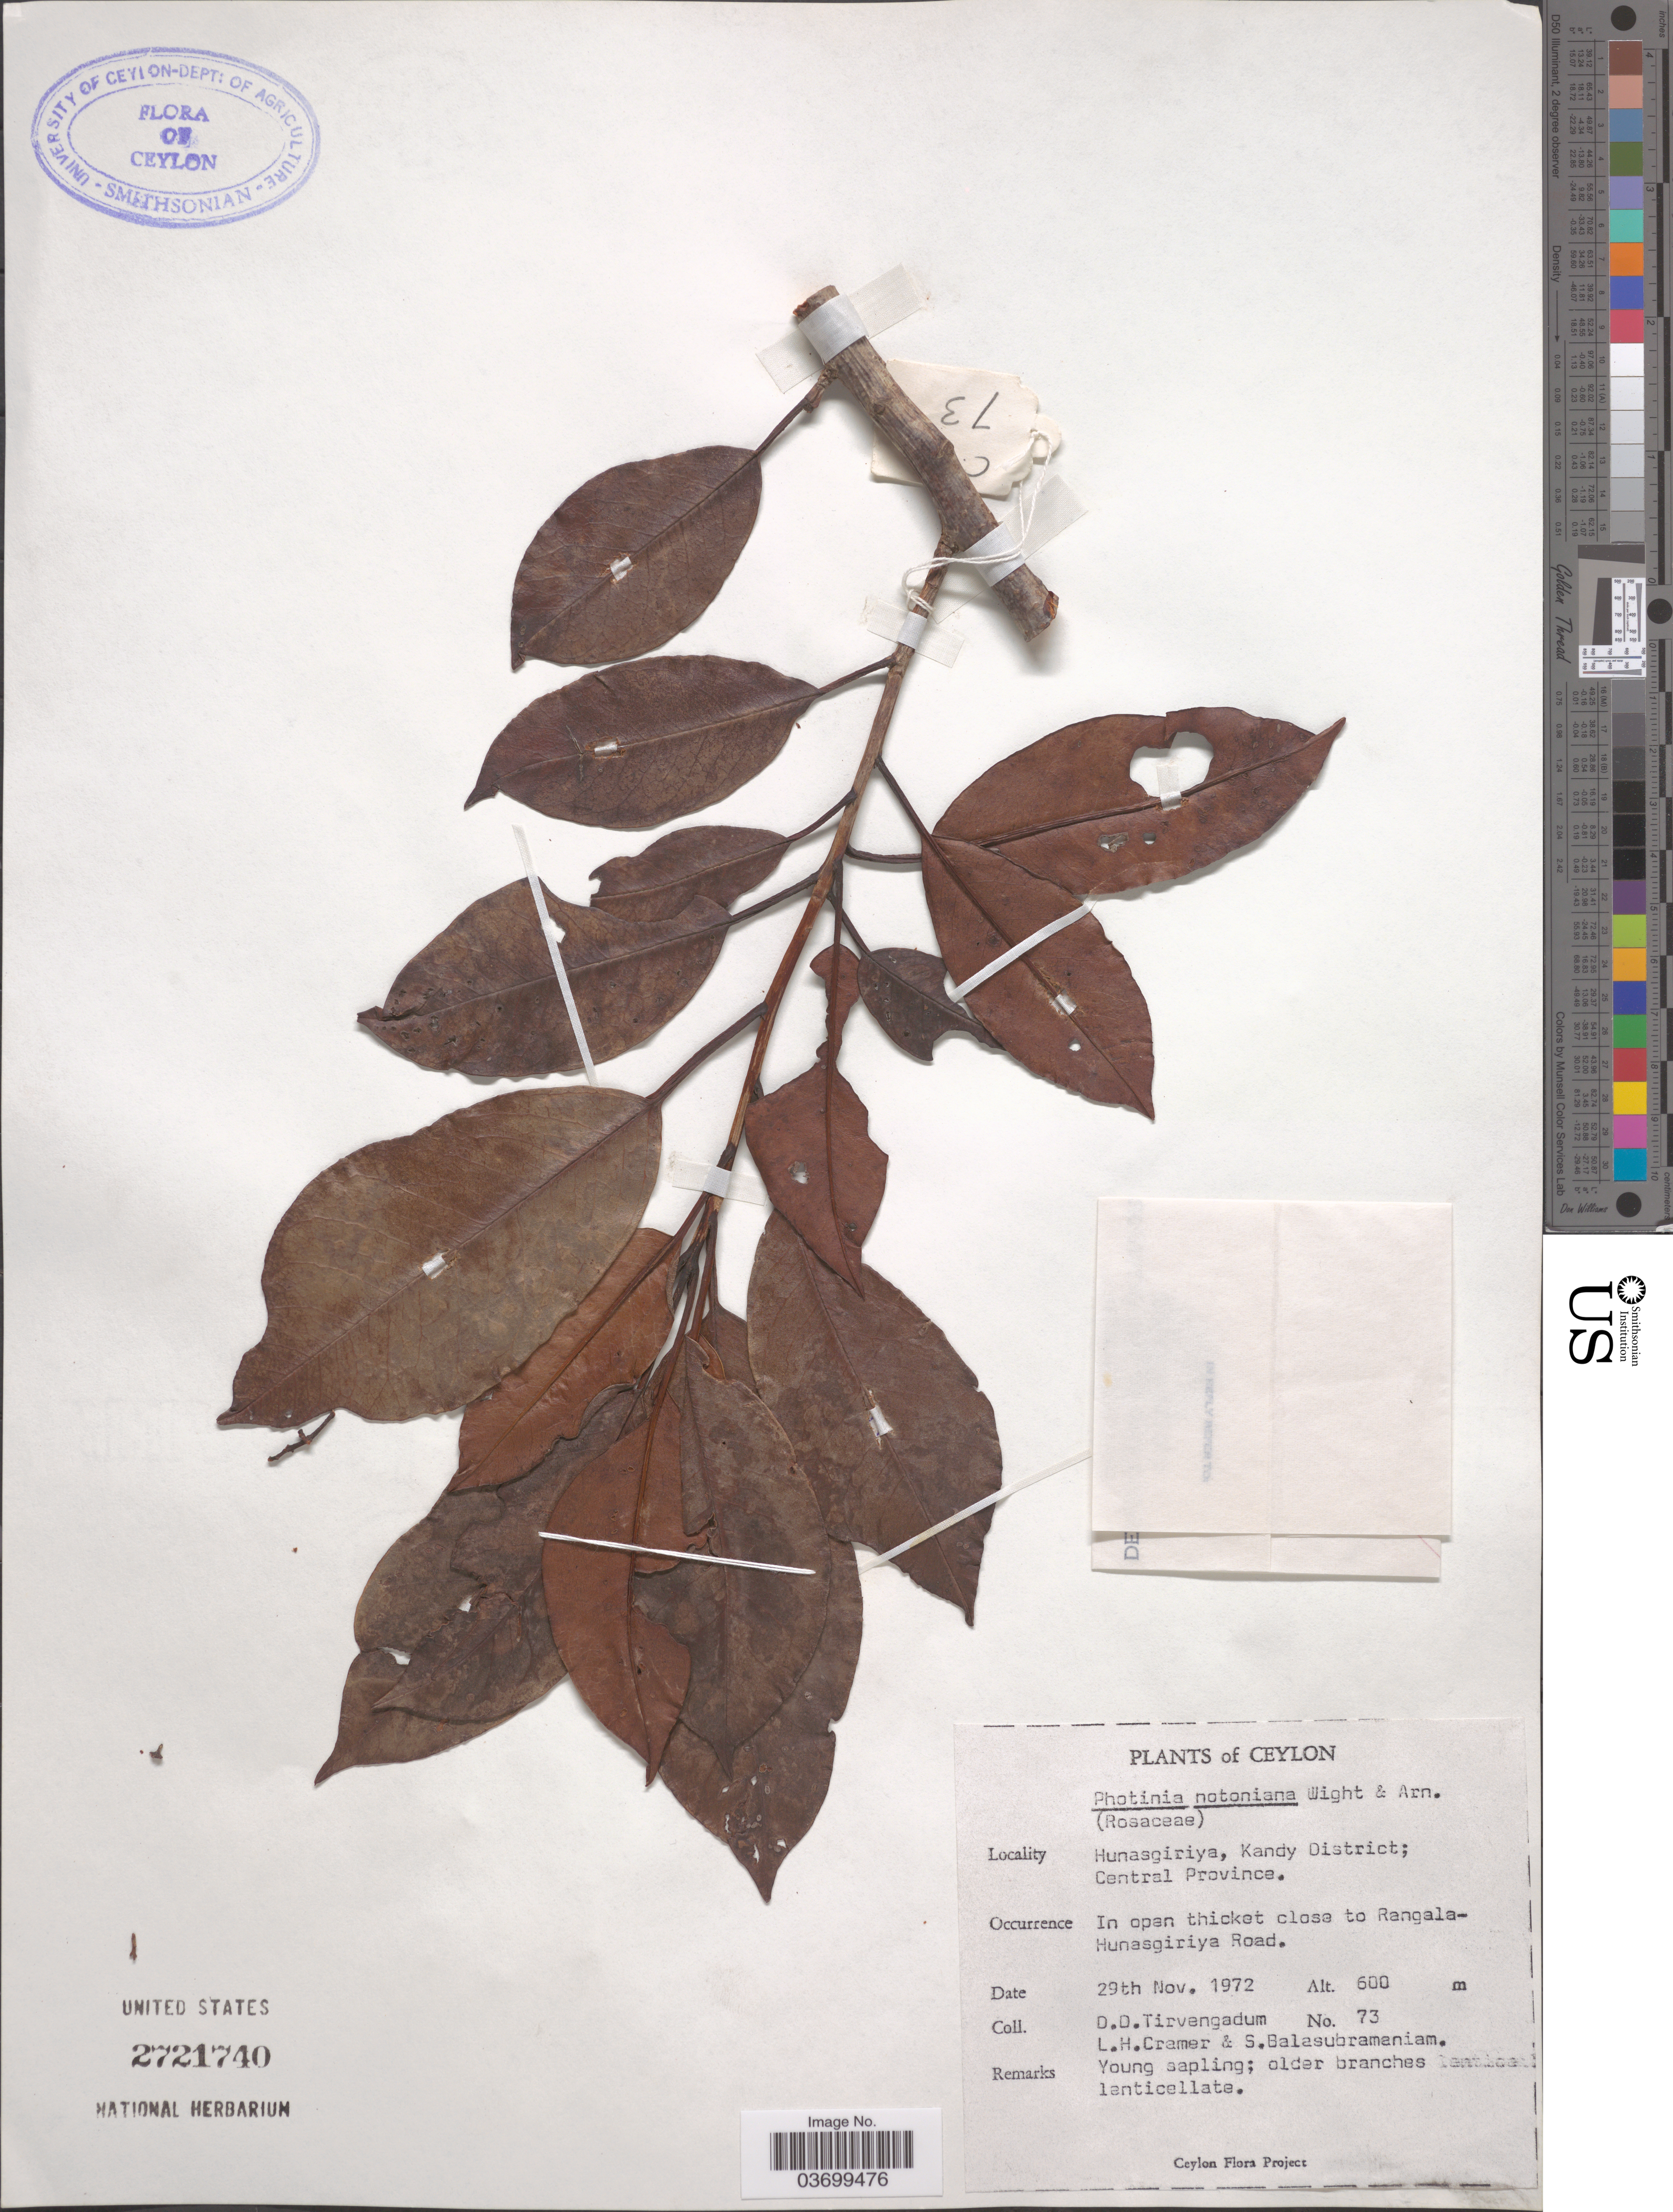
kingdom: Plantae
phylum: Tracheophyta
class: Magnoliopsida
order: Rosales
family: Rosaceae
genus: Photinia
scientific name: Photinia notoniana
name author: Wight & Arn.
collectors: D. Tirvengadum, L. H. Cramer & S. Balasubramaniam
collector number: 73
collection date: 1972-11-29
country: Sri Lanka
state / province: Central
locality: Ceylon. Hunasgiriya, Kandy District. Close to Rangala-Hunasgiriya Road.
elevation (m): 600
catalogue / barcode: US 2721740